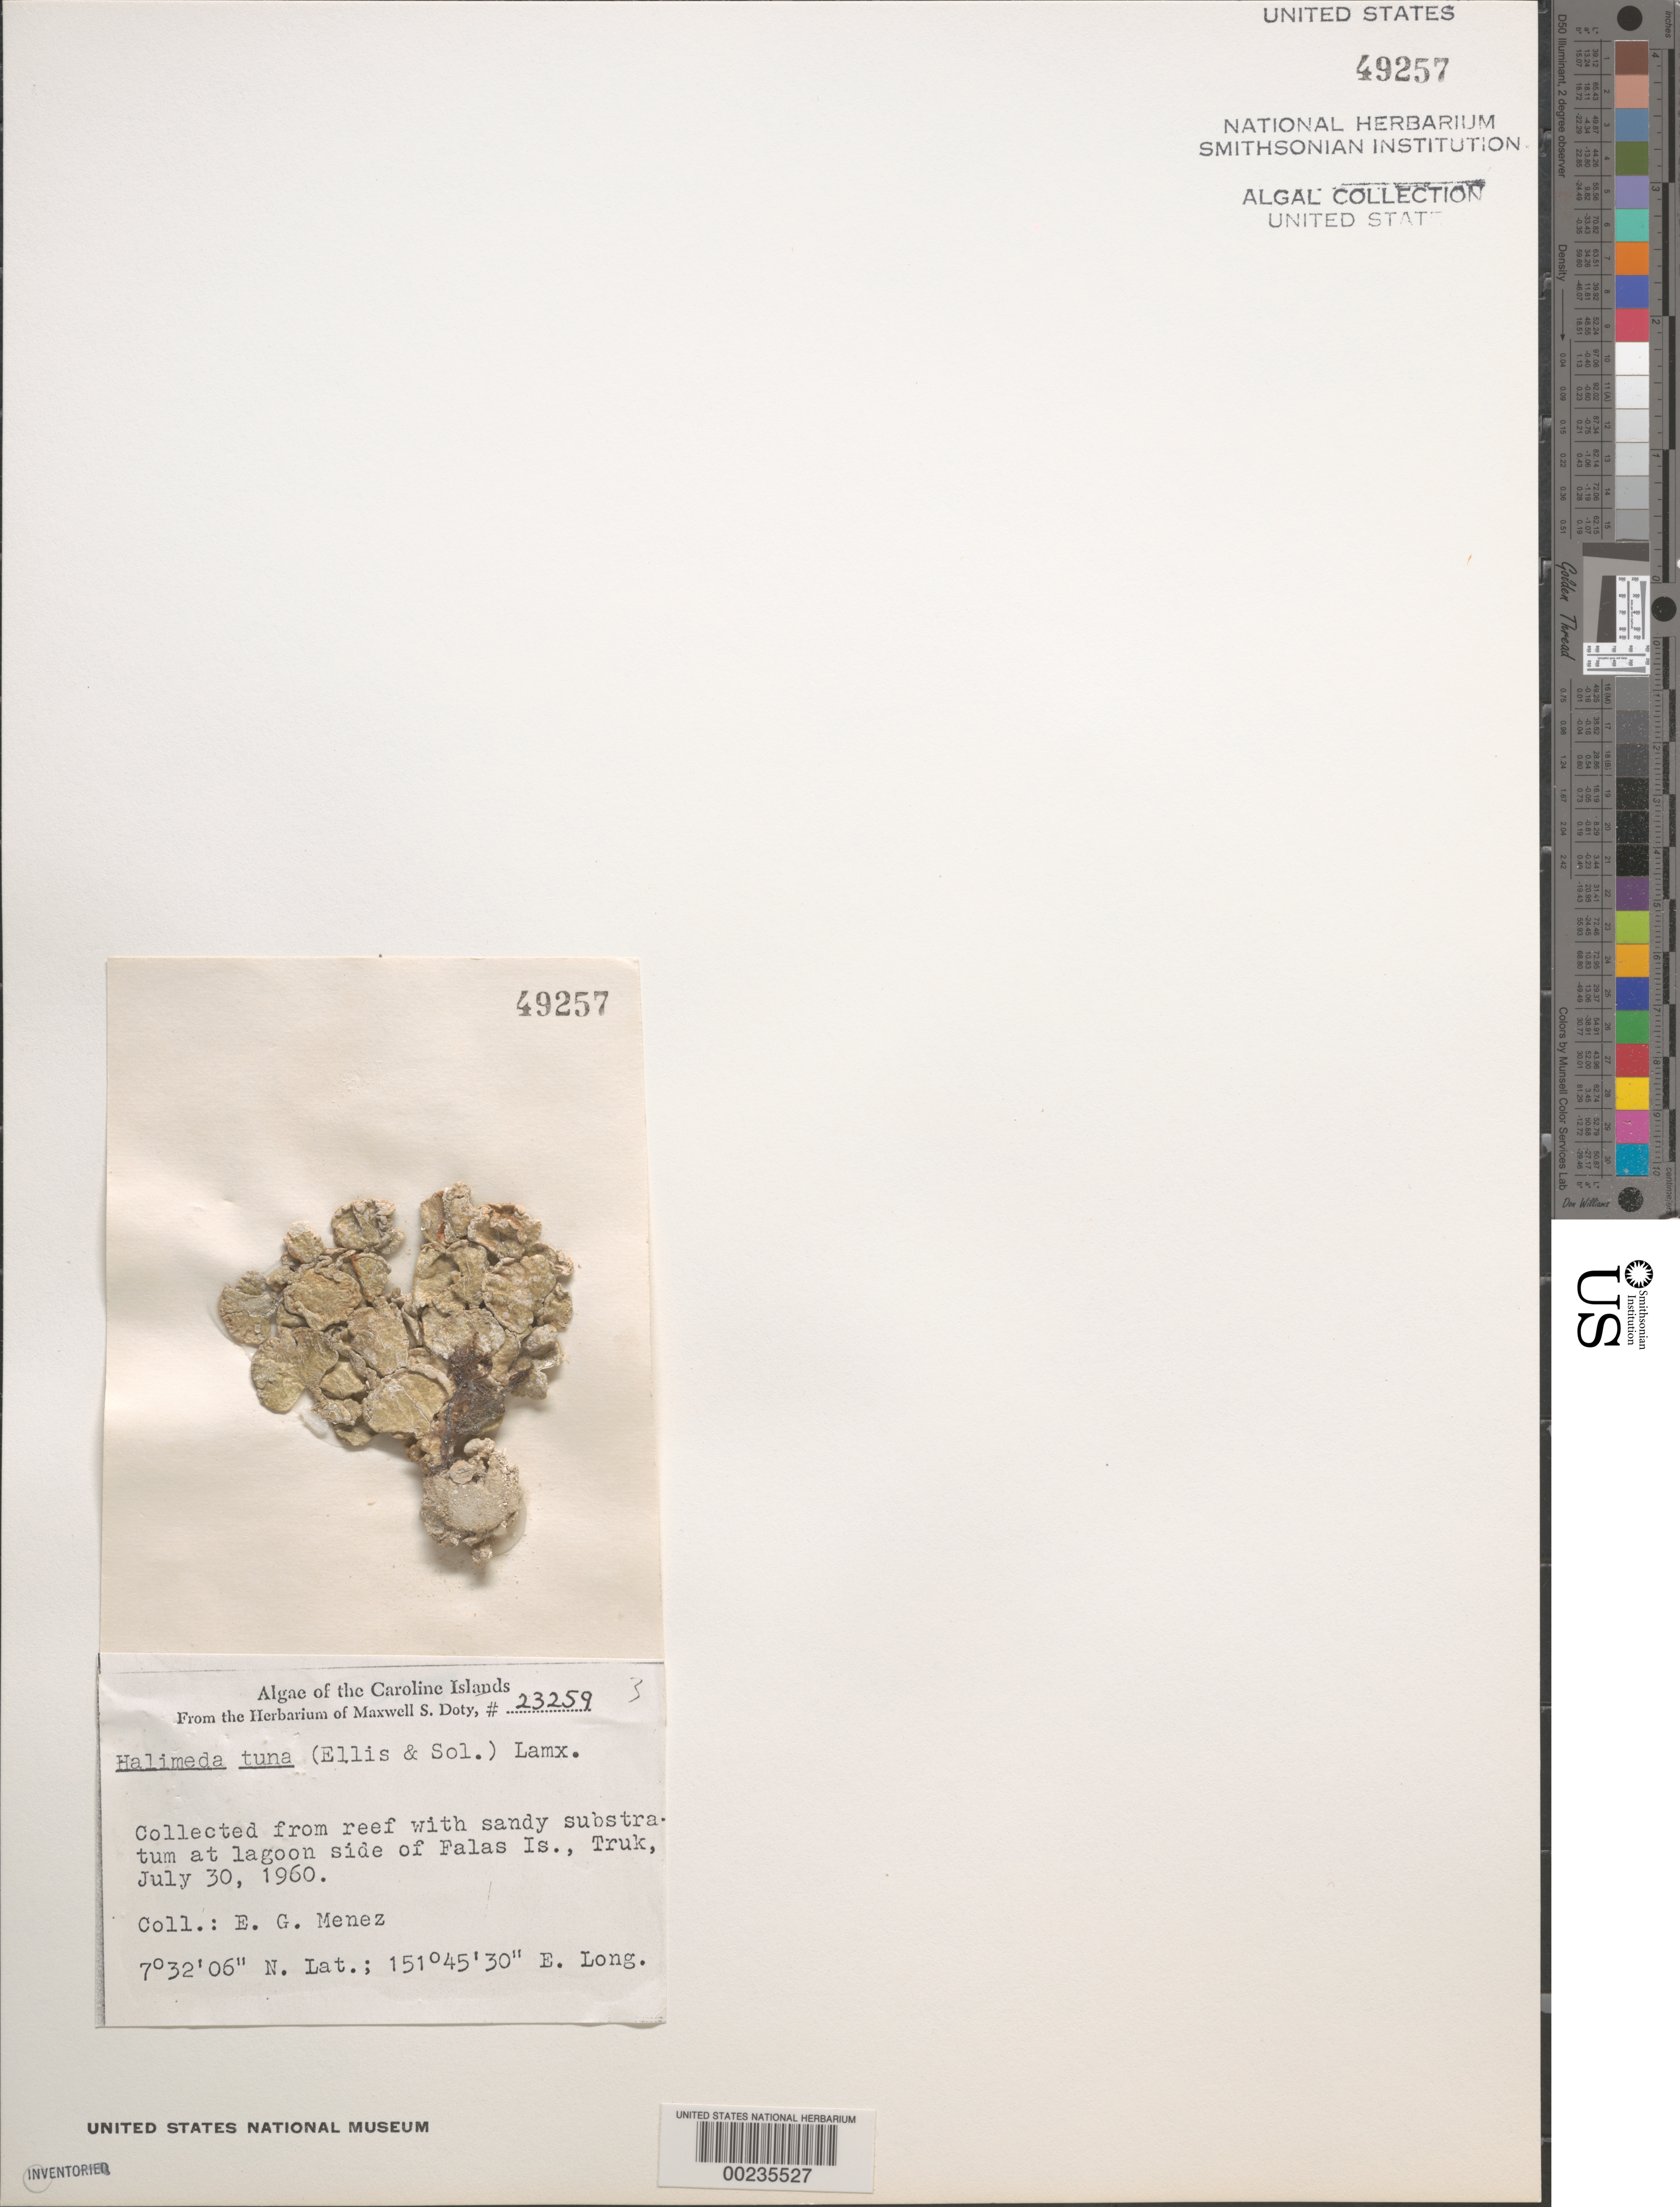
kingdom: Plantae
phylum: Chlorophyta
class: Ulvophyceae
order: Bryopsidales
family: Halimedaceae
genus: Halimeda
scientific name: Halimeda tuna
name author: (J. Ellis & Sol.) J.V.Lamouroux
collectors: Meñez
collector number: MSD 23259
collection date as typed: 30 Jul 1960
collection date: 1960-07-30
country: Micronesia, Federated States of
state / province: Truk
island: Falas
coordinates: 7 32' 06" N, 151 45' 30" E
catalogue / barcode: US 49257